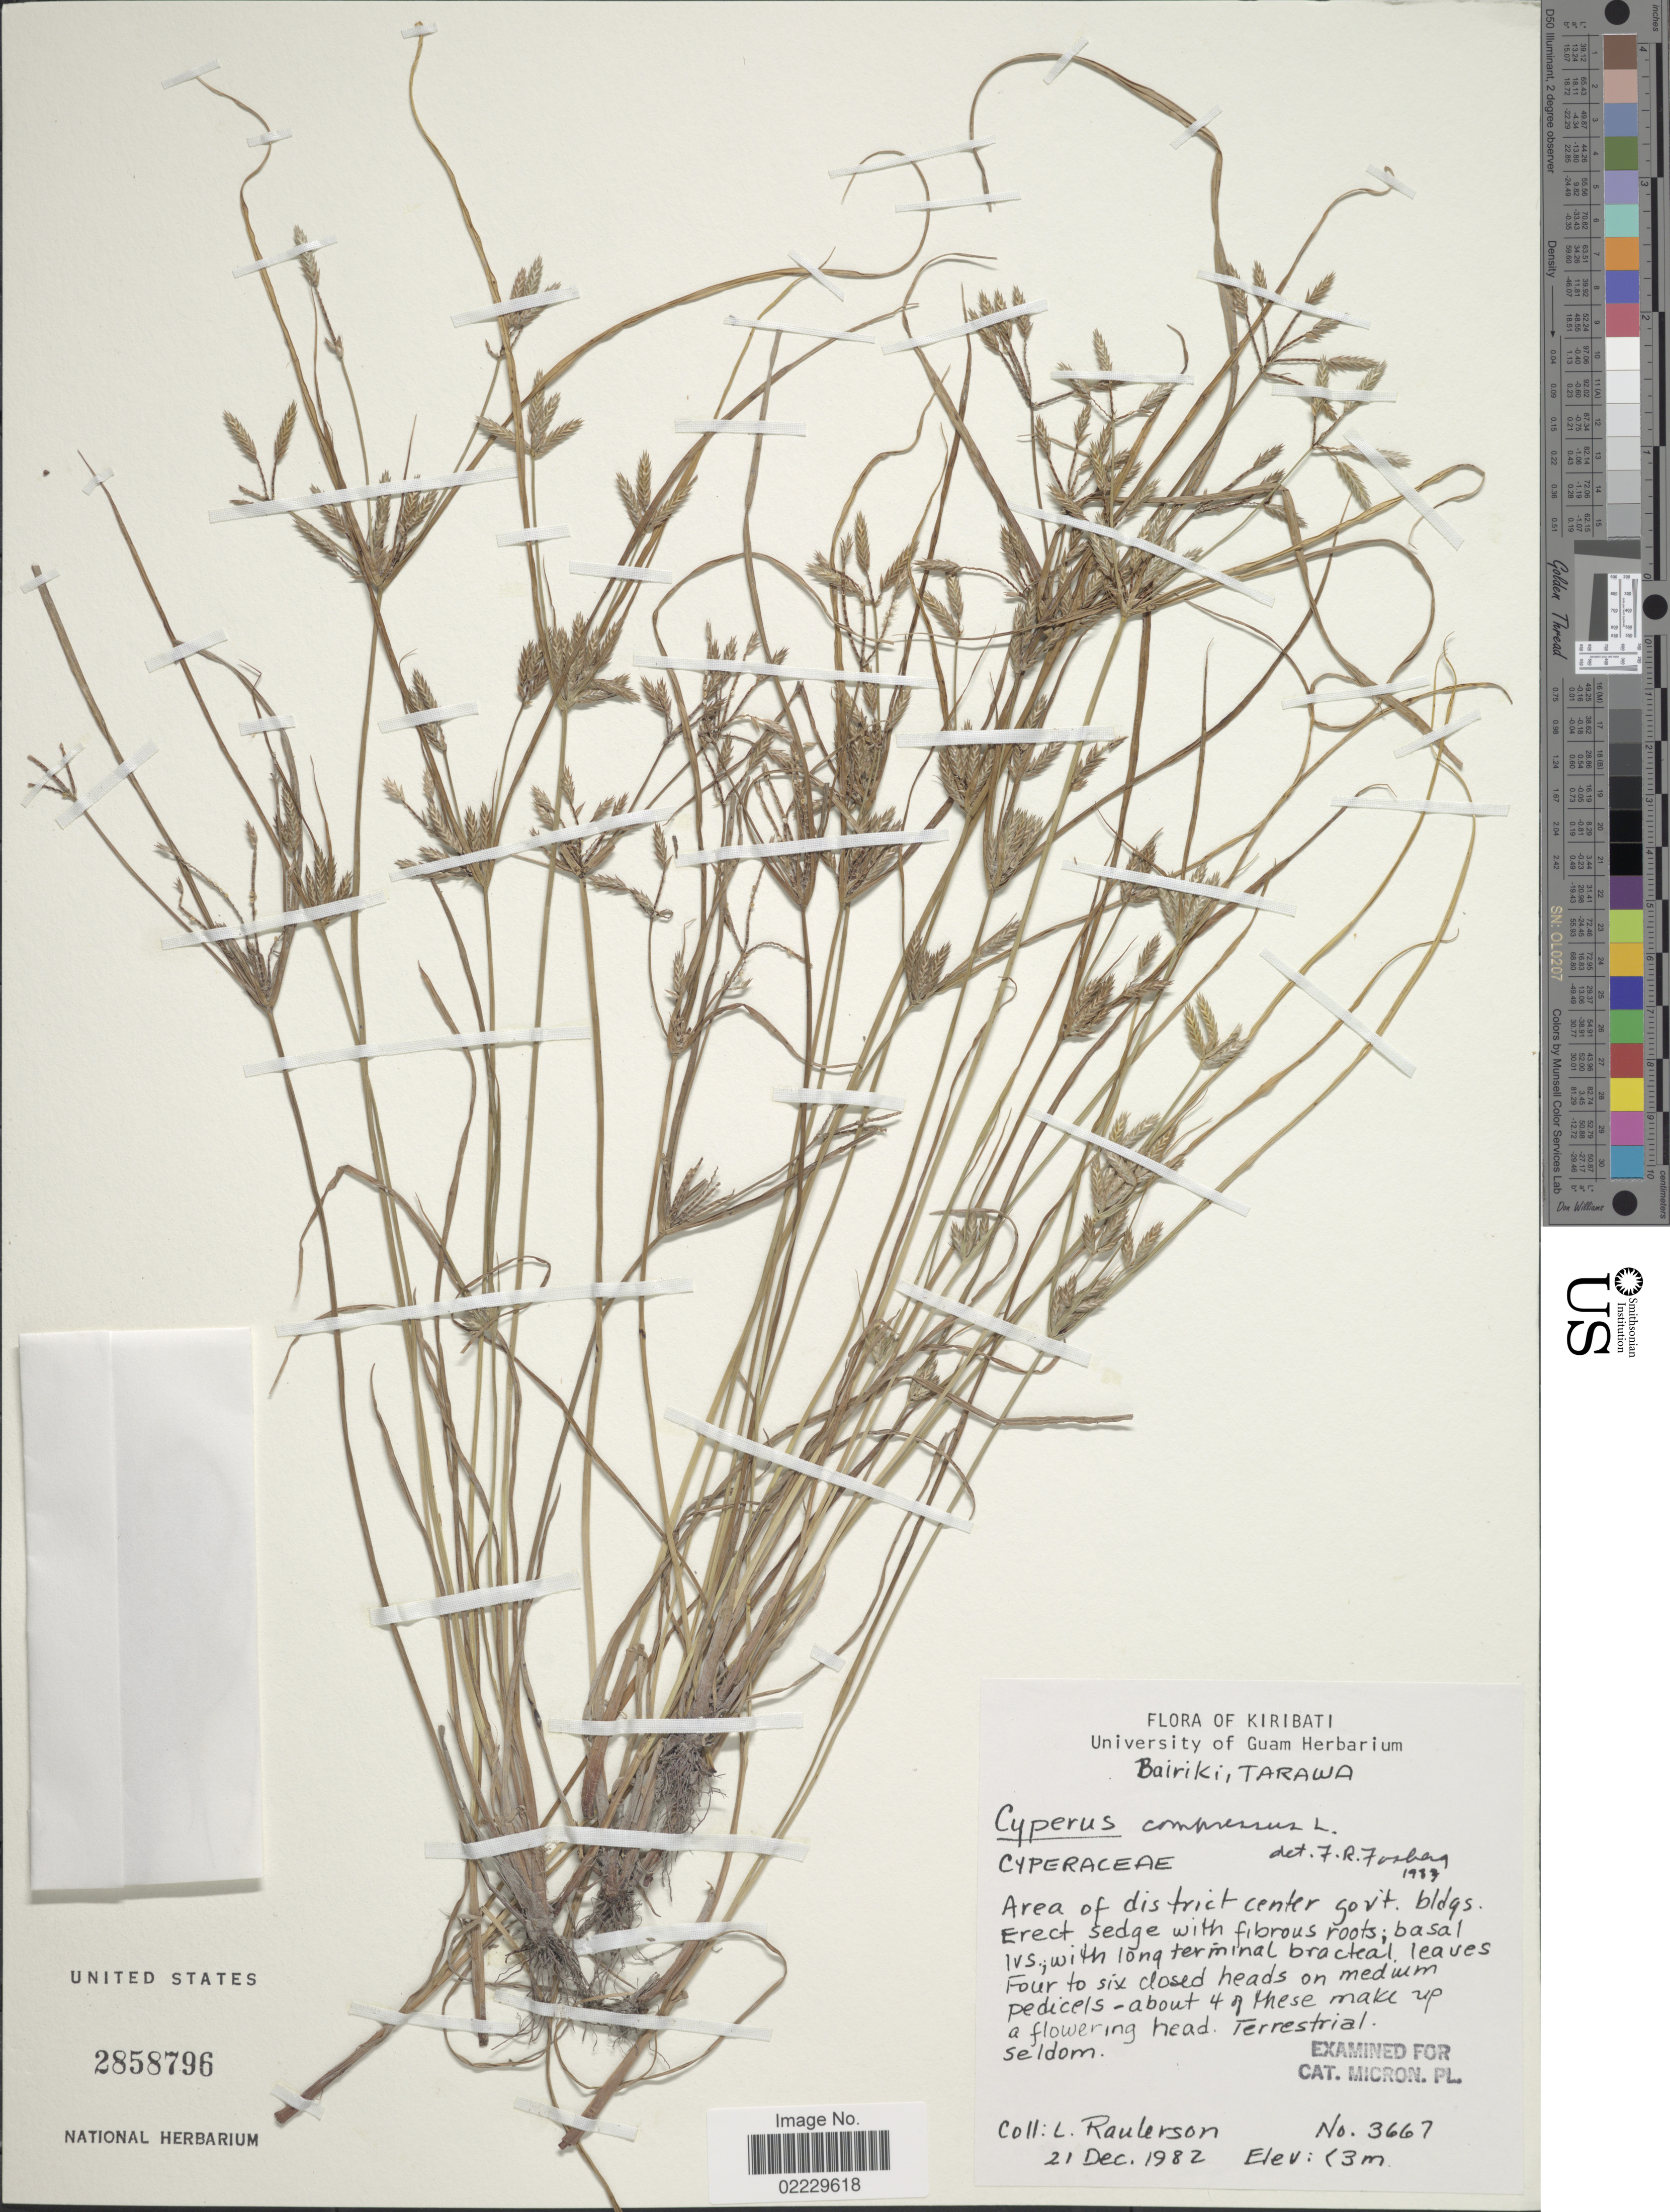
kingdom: Plantae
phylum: Tracheophyta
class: Liliopsida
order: Poales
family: Cyperaceae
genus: Cyperus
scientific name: Cyperus compressus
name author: L.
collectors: L. Raulerson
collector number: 3667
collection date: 1982-12-21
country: Kiribati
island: Tarawa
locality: Bairiki, Tarawa, Area of district center govit. bldgs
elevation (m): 3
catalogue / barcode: US 2858796